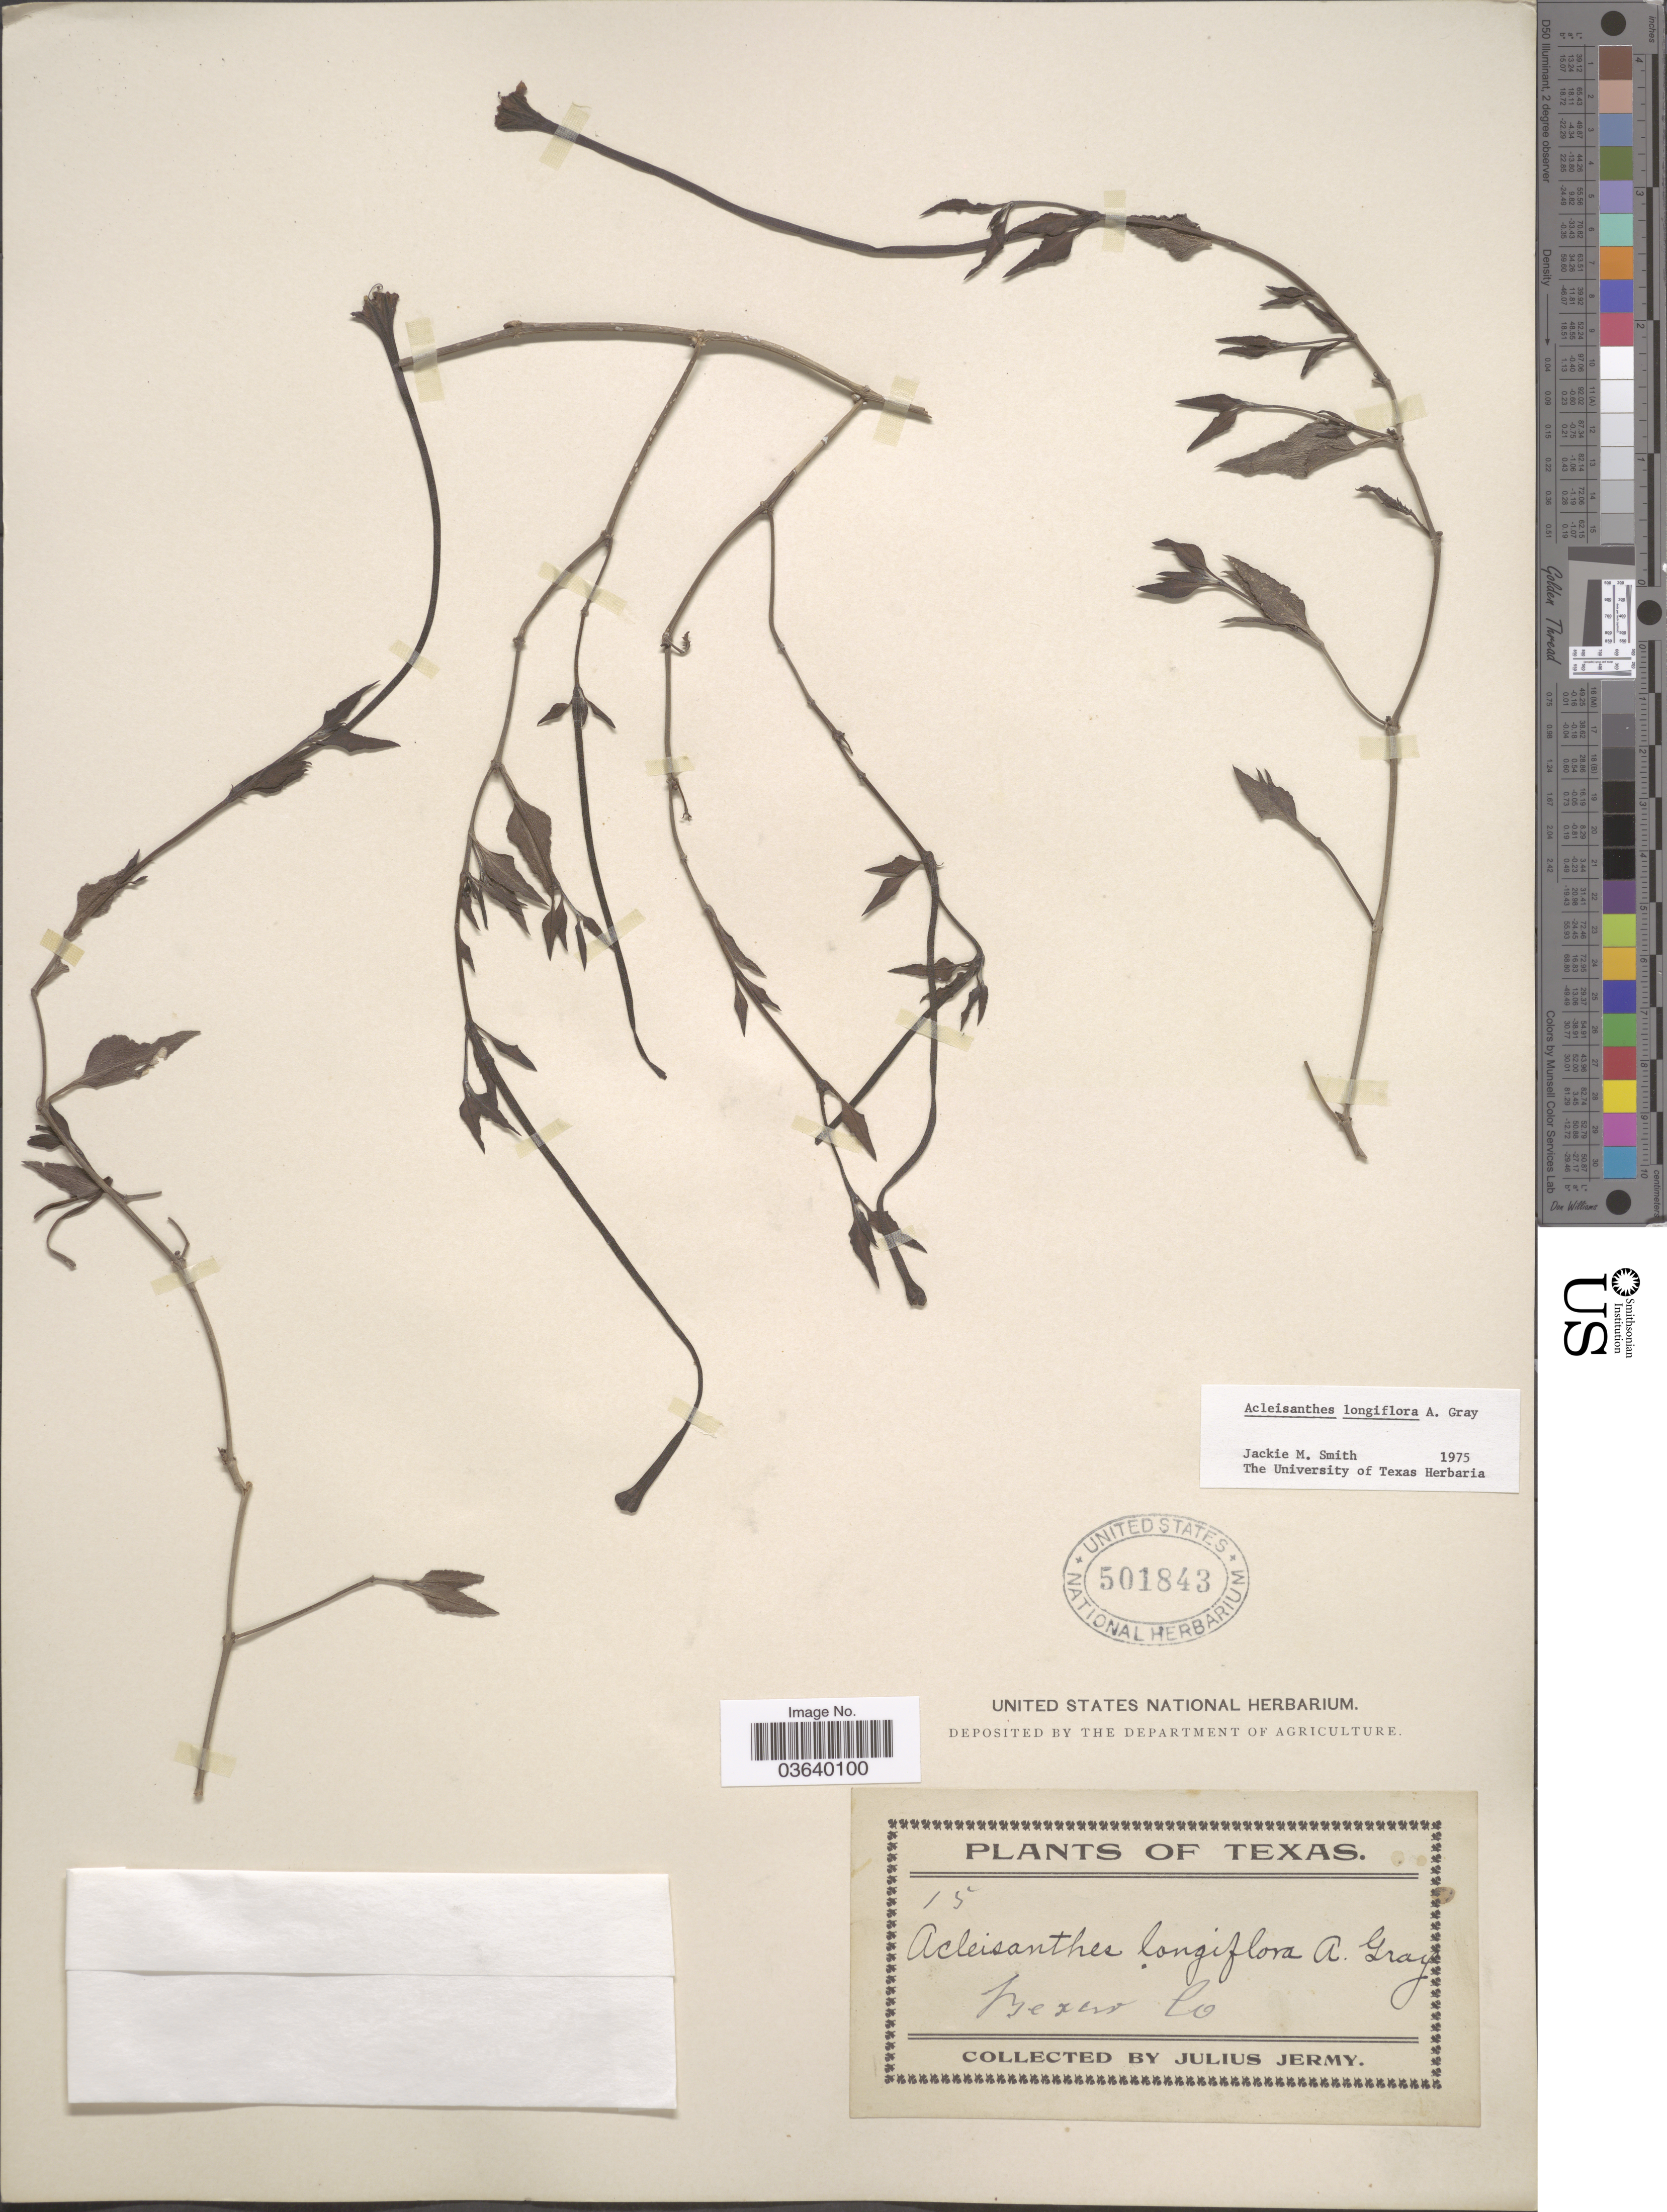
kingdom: Plantae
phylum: Tracheophyta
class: Magnoliopsida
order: Caryophyllales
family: Nyctaginaceae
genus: Acleisanthes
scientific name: Acleisanthes longiflora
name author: A. Gray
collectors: J. Jermy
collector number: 15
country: United States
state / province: Texas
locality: Bexar Co.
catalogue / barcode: US 501843